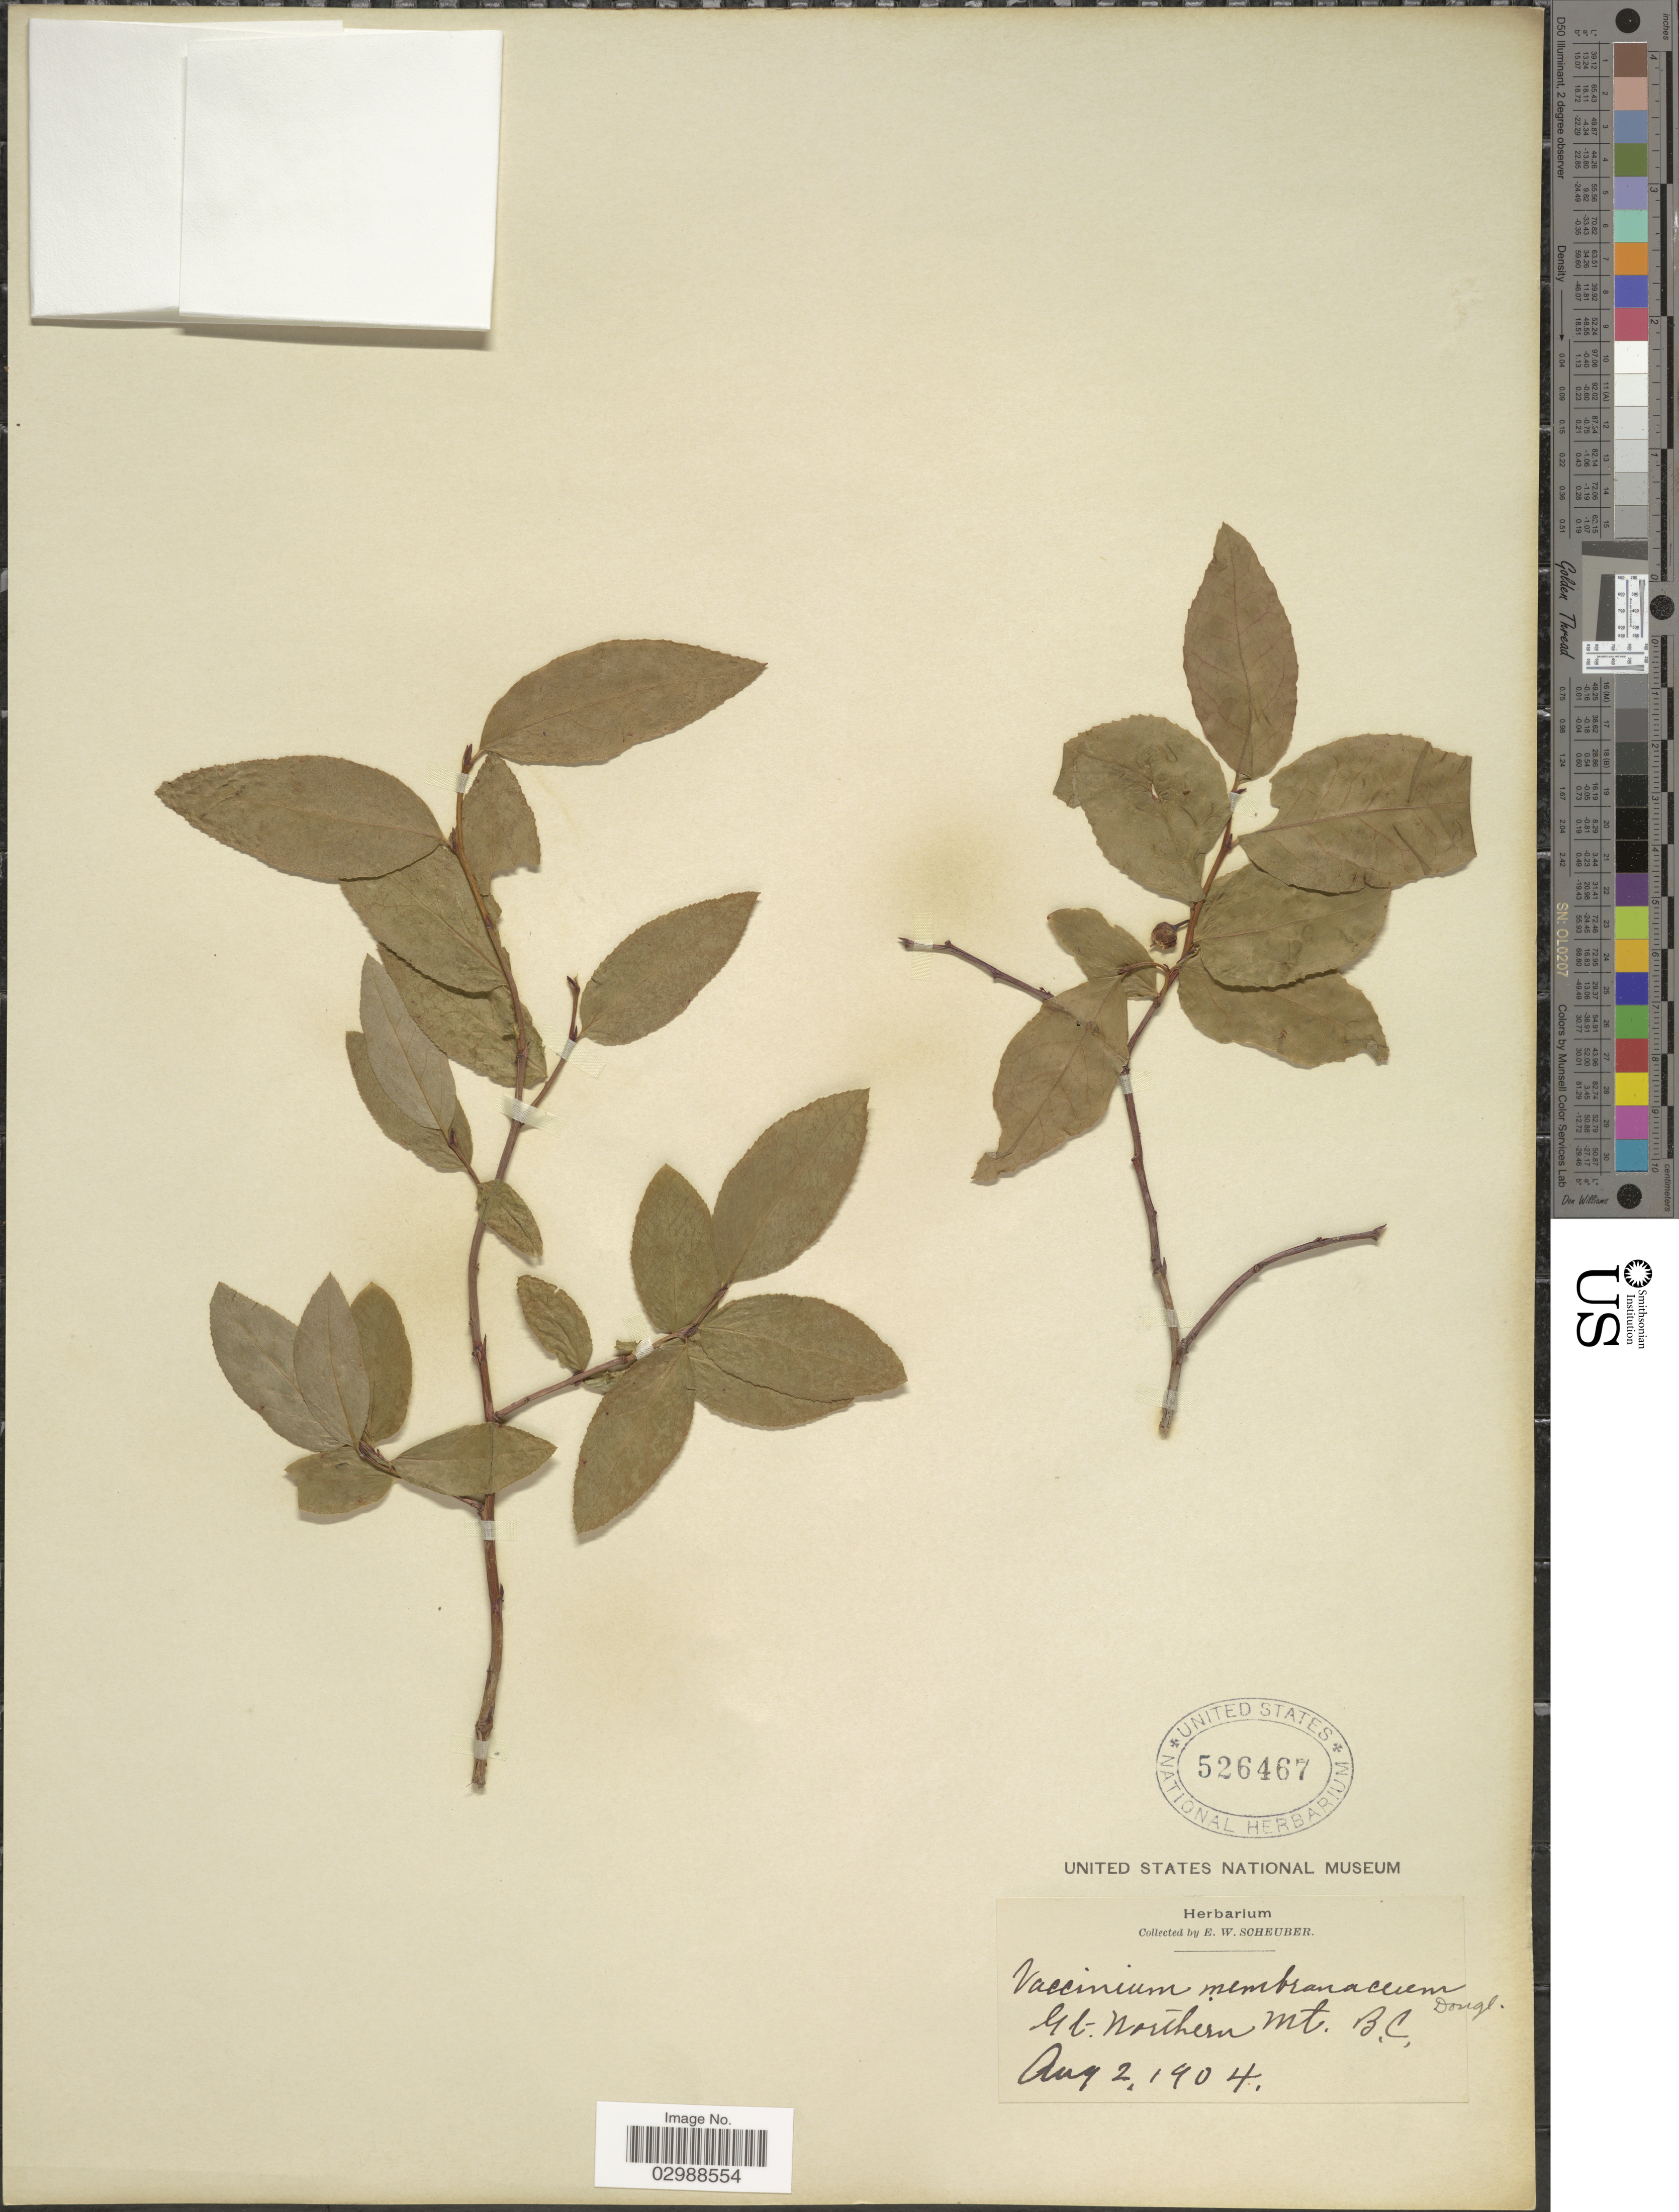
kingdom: Plantae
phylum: Tracheophyta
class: Magnoliopsida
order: Ericales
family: Ericaceae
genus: Vaccinium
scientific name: Vaccinium membranaceum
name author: Douglas ex Torr.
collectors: E. Scheuber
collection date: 1904-08-02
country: Canada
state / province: British Columbia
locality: Gt. Northern Mt., B.C.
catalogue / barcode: US 526467